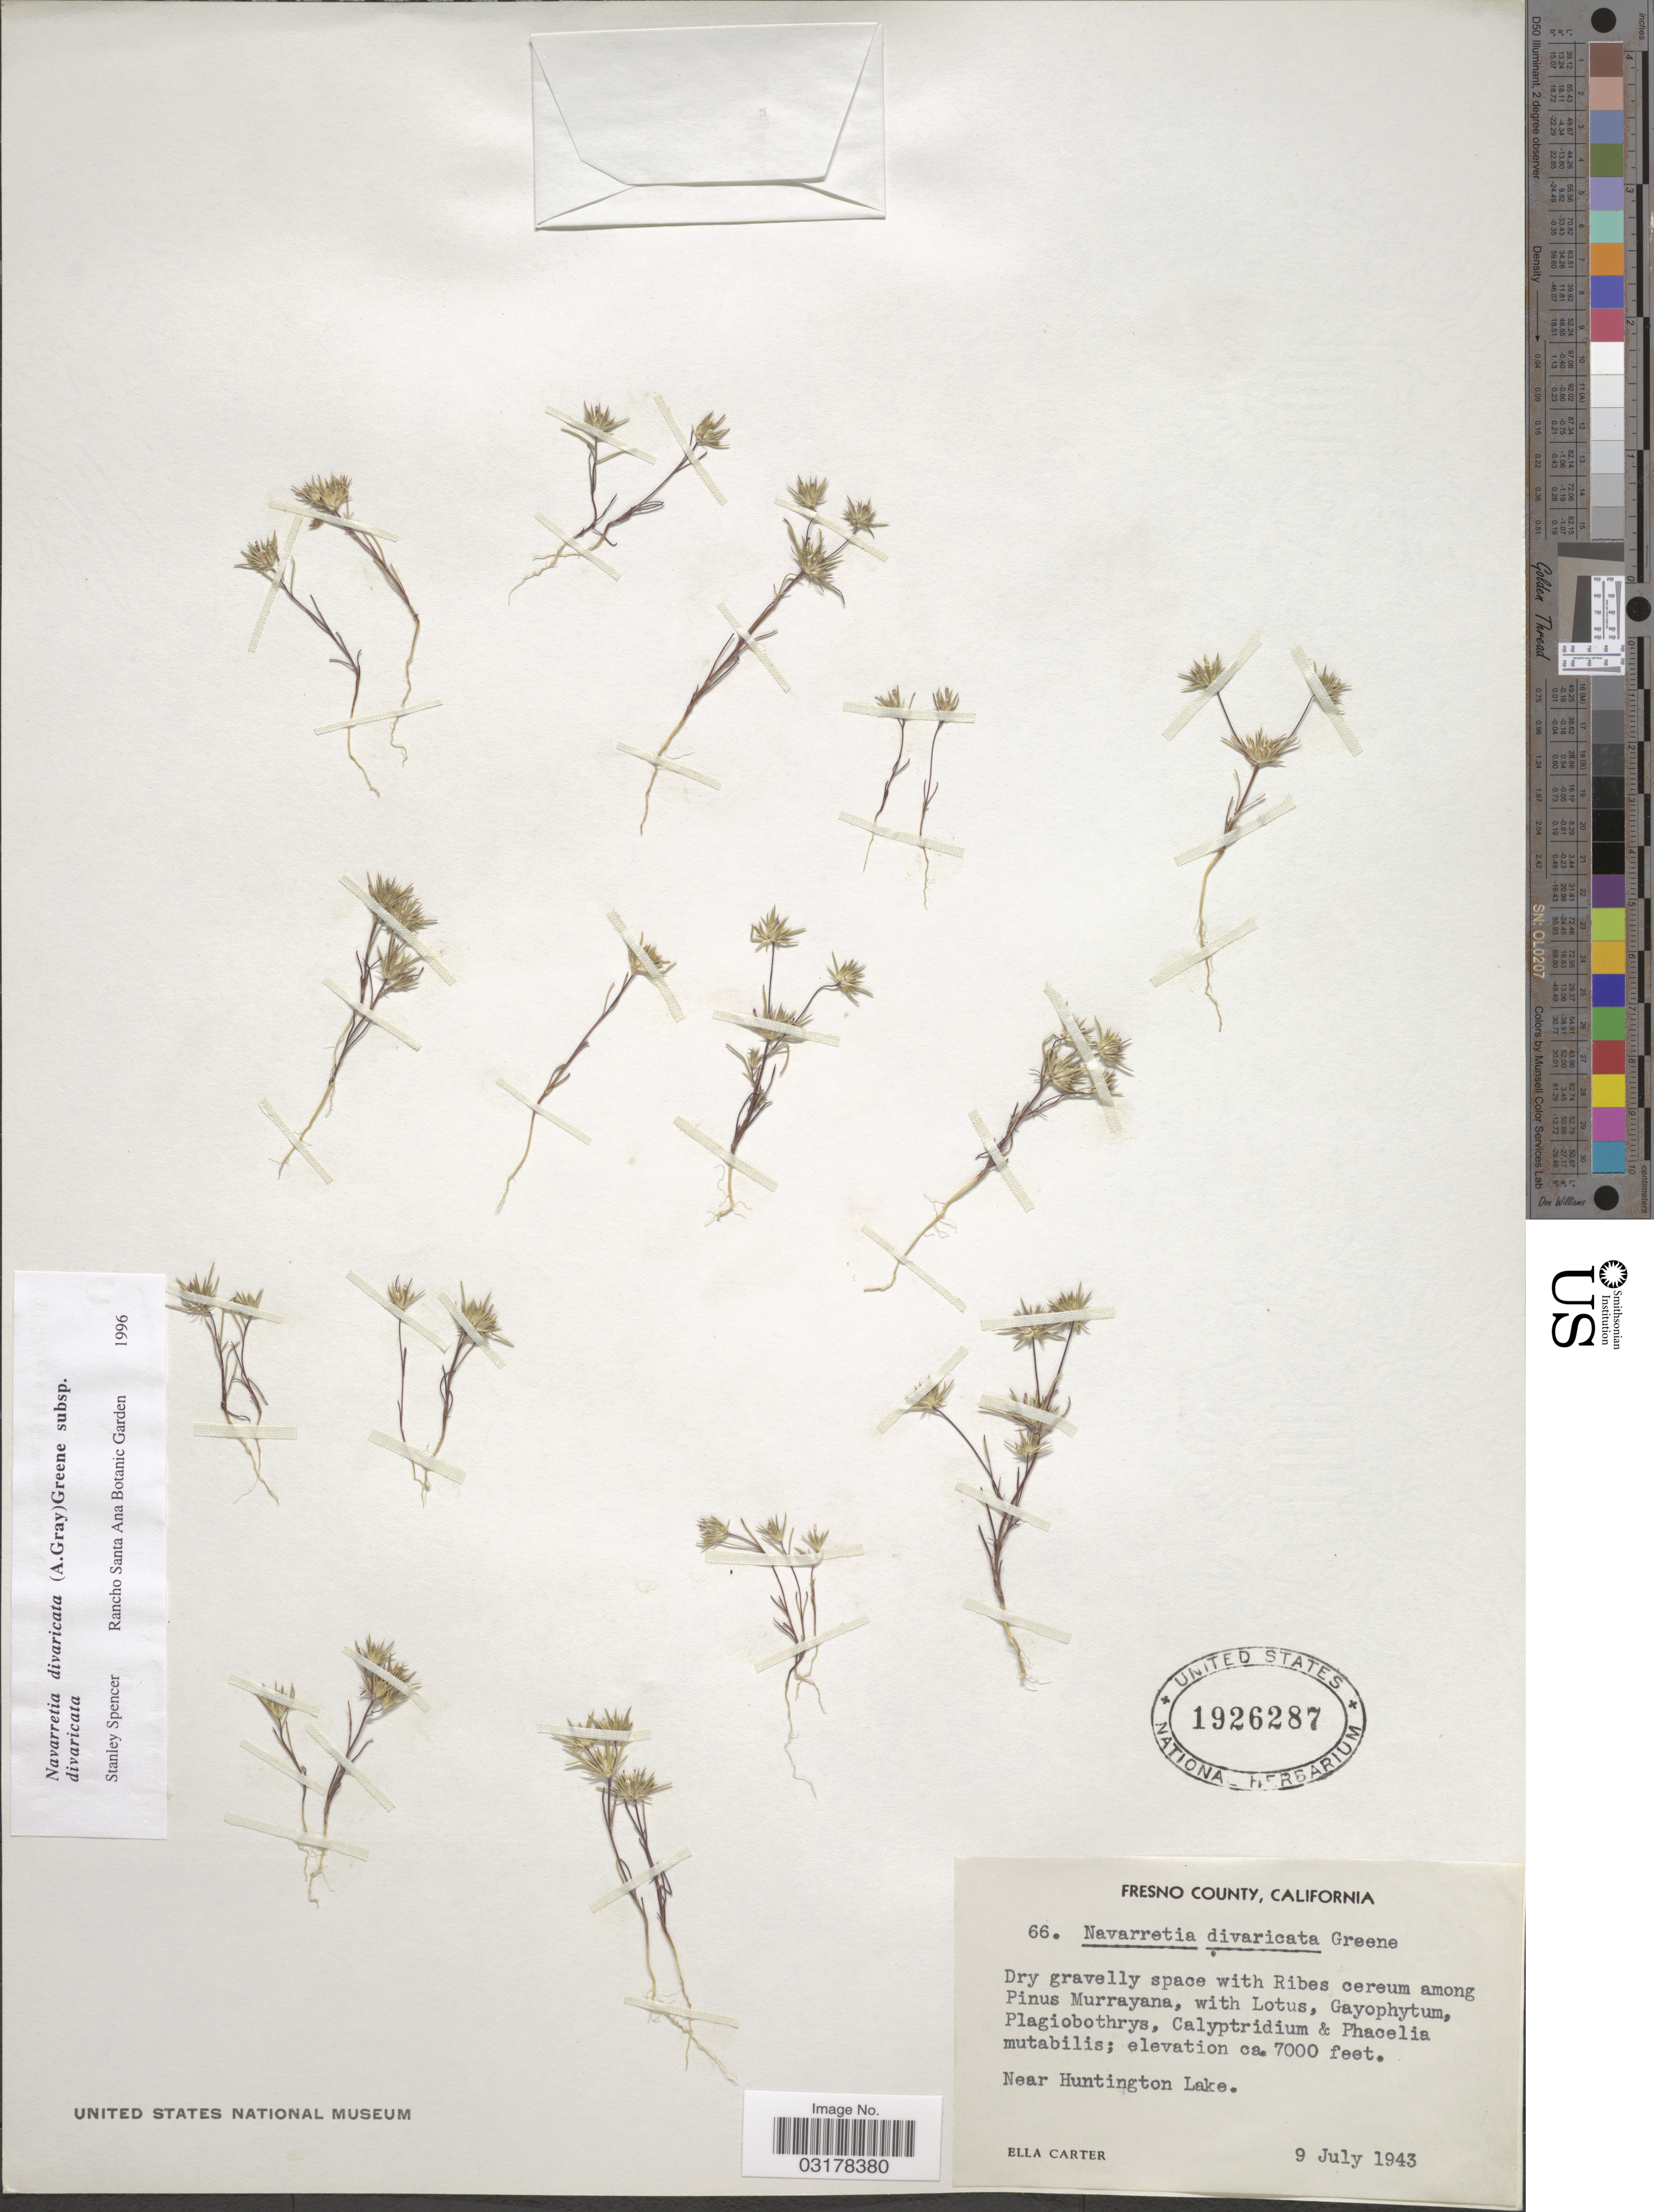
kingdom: Plantae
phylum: Tracheophyta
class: Magnoliopsida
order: Ericales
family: Polemoniaceae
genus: Navarretia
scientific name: Navarretia divaricata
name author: S.W. Greene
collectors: E. Carter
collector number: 66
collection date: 1943-07-09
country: United States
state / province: California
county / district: Fresno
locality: Fresno County. Near Huntington Lake.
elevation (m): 2134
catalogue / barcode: US 1926287